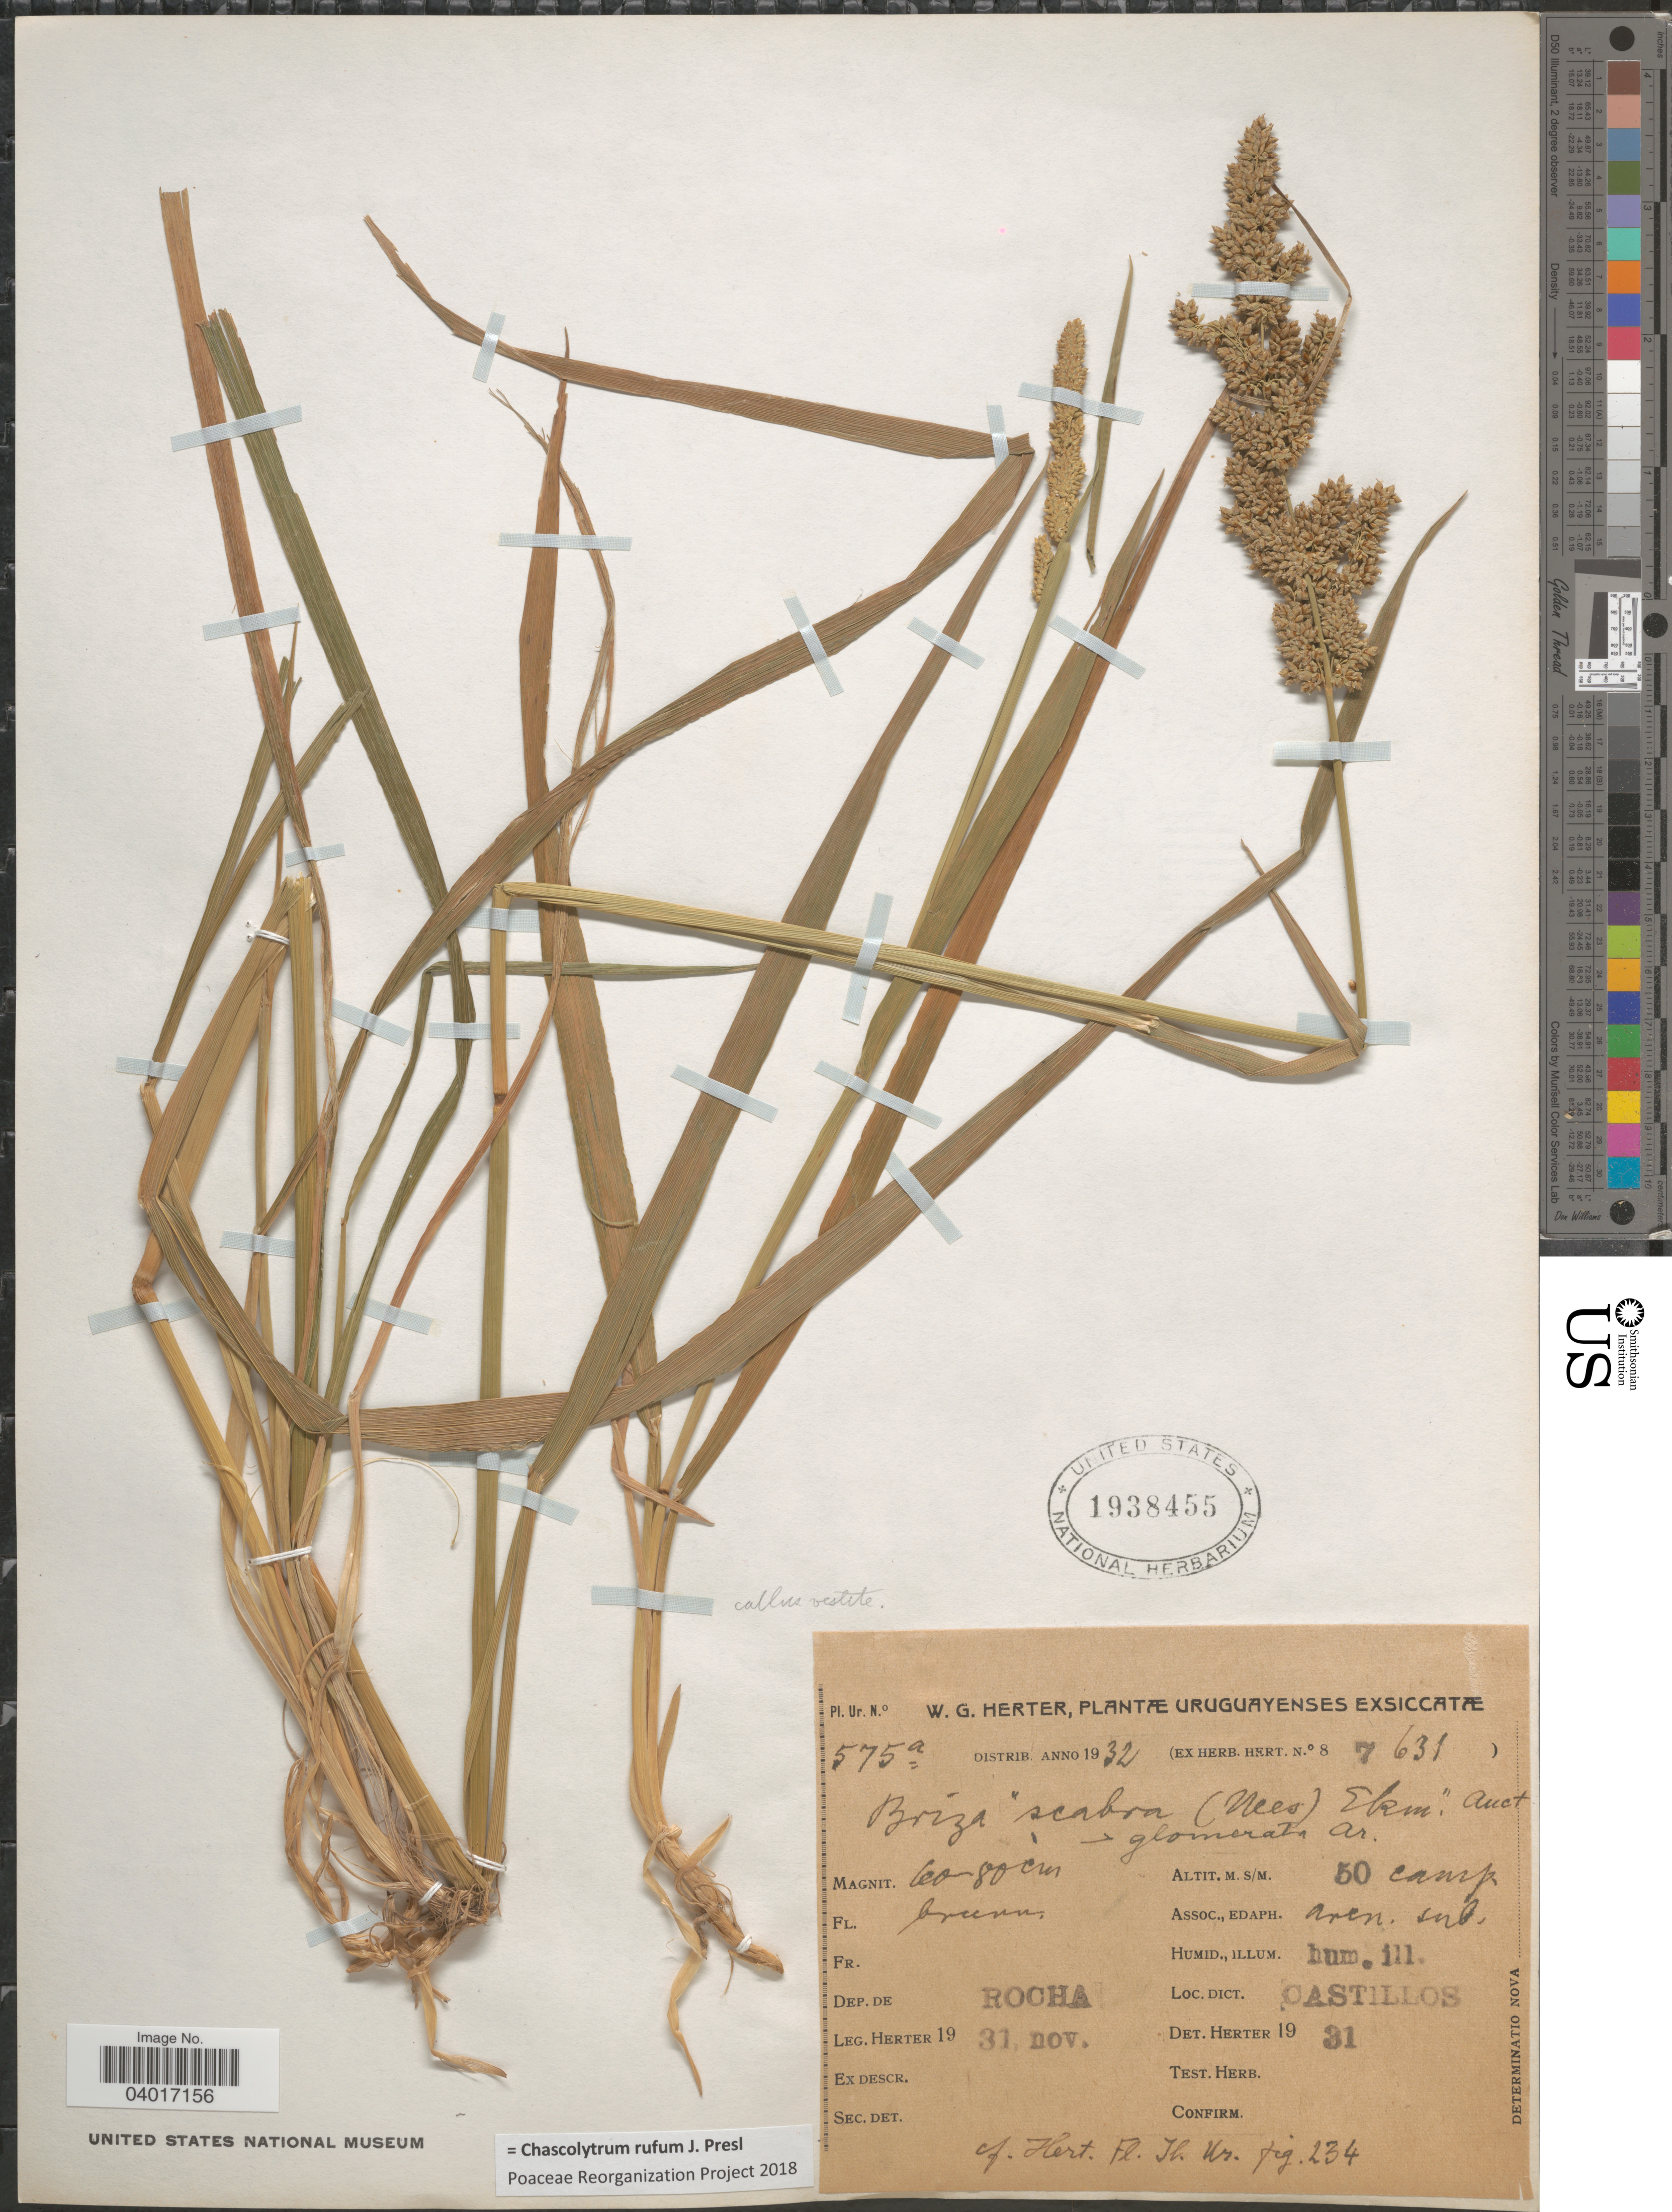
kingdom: Plantae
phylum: Tracheophyta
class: Liliopsida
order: Poales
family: Poaceae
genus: Chascolytrum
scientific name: Chascolytrum rufum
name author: C. Presl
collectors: W. G. Herter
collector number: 575a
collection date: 1931-11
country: Uruguay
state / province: Rocha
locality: Dep. De Rocha. Dict. Castillos.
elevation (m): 50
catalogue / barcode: US 1938455